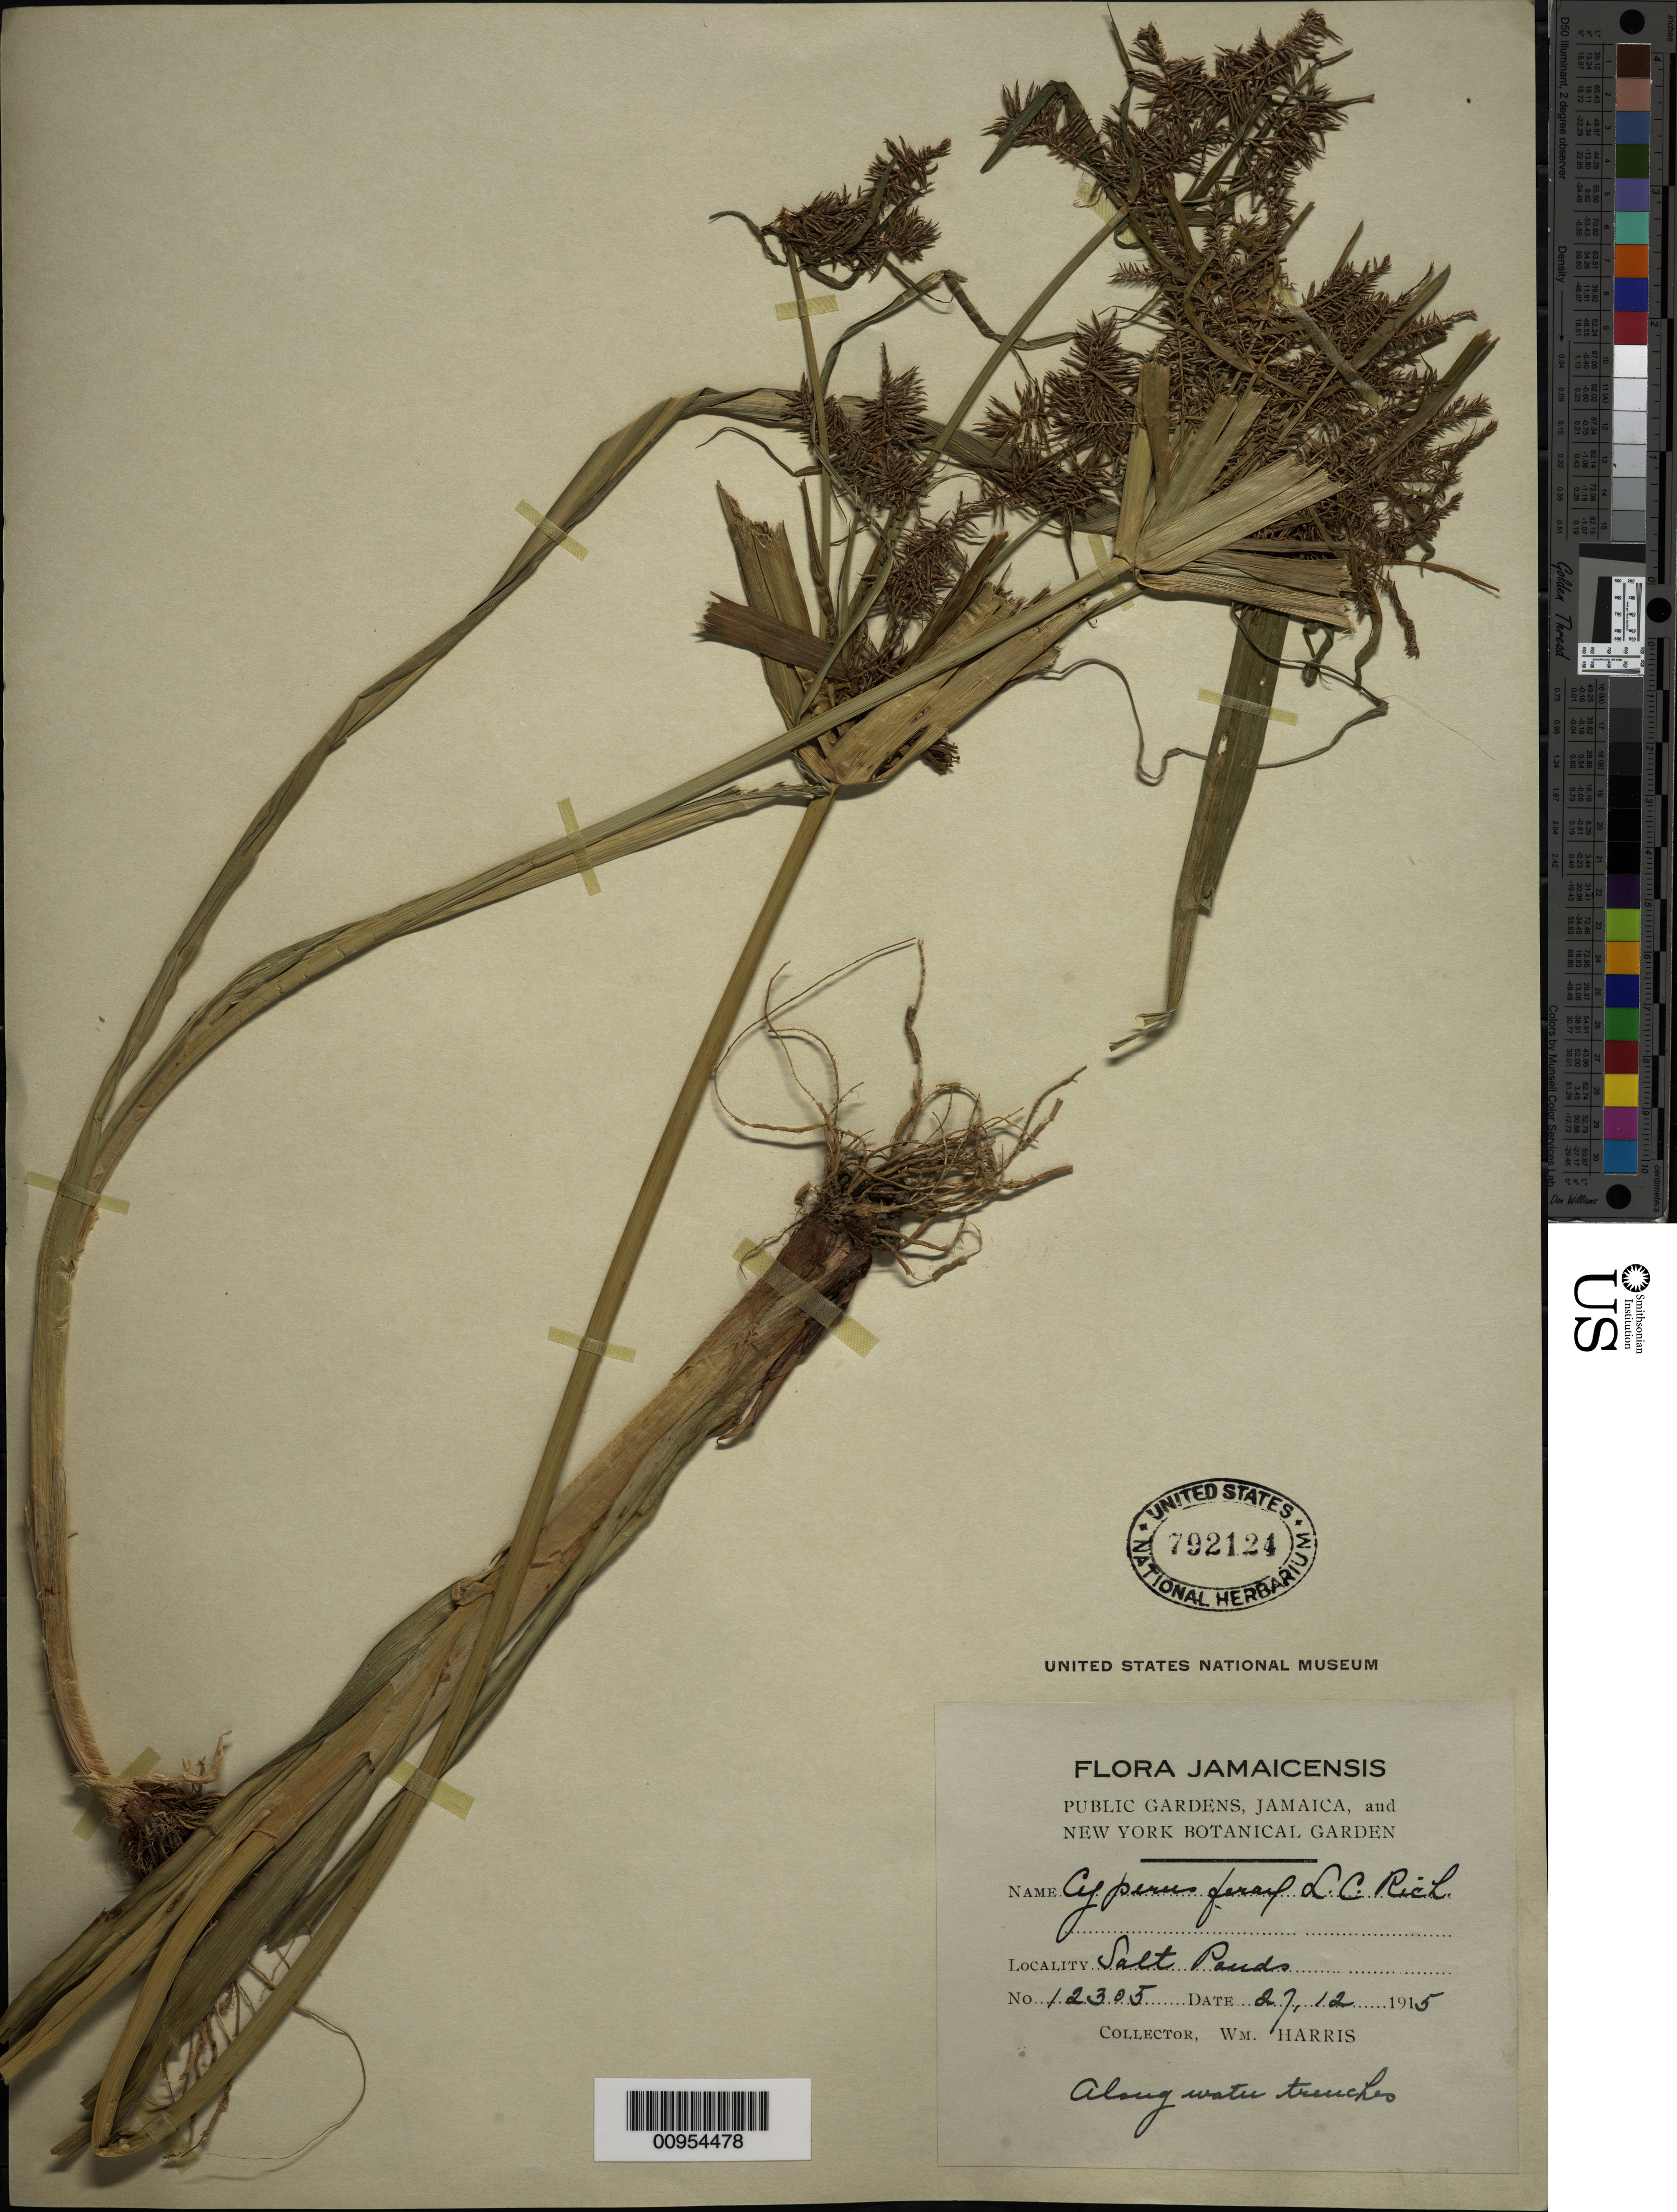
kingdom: Plantae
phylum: Tracheophyta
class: Liliopsida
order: Poales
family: Cyperaceae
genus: Cyperus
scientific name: Cyperus odoratus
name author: L.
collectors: W. H. Harris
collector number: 12305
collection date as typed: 27 Dec 1915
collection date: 1915-12-27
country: Jamaica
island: Jamaica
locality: Salt Ponds, along water trenches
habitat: Along water trenches of salt ponds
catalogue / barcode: US 792124